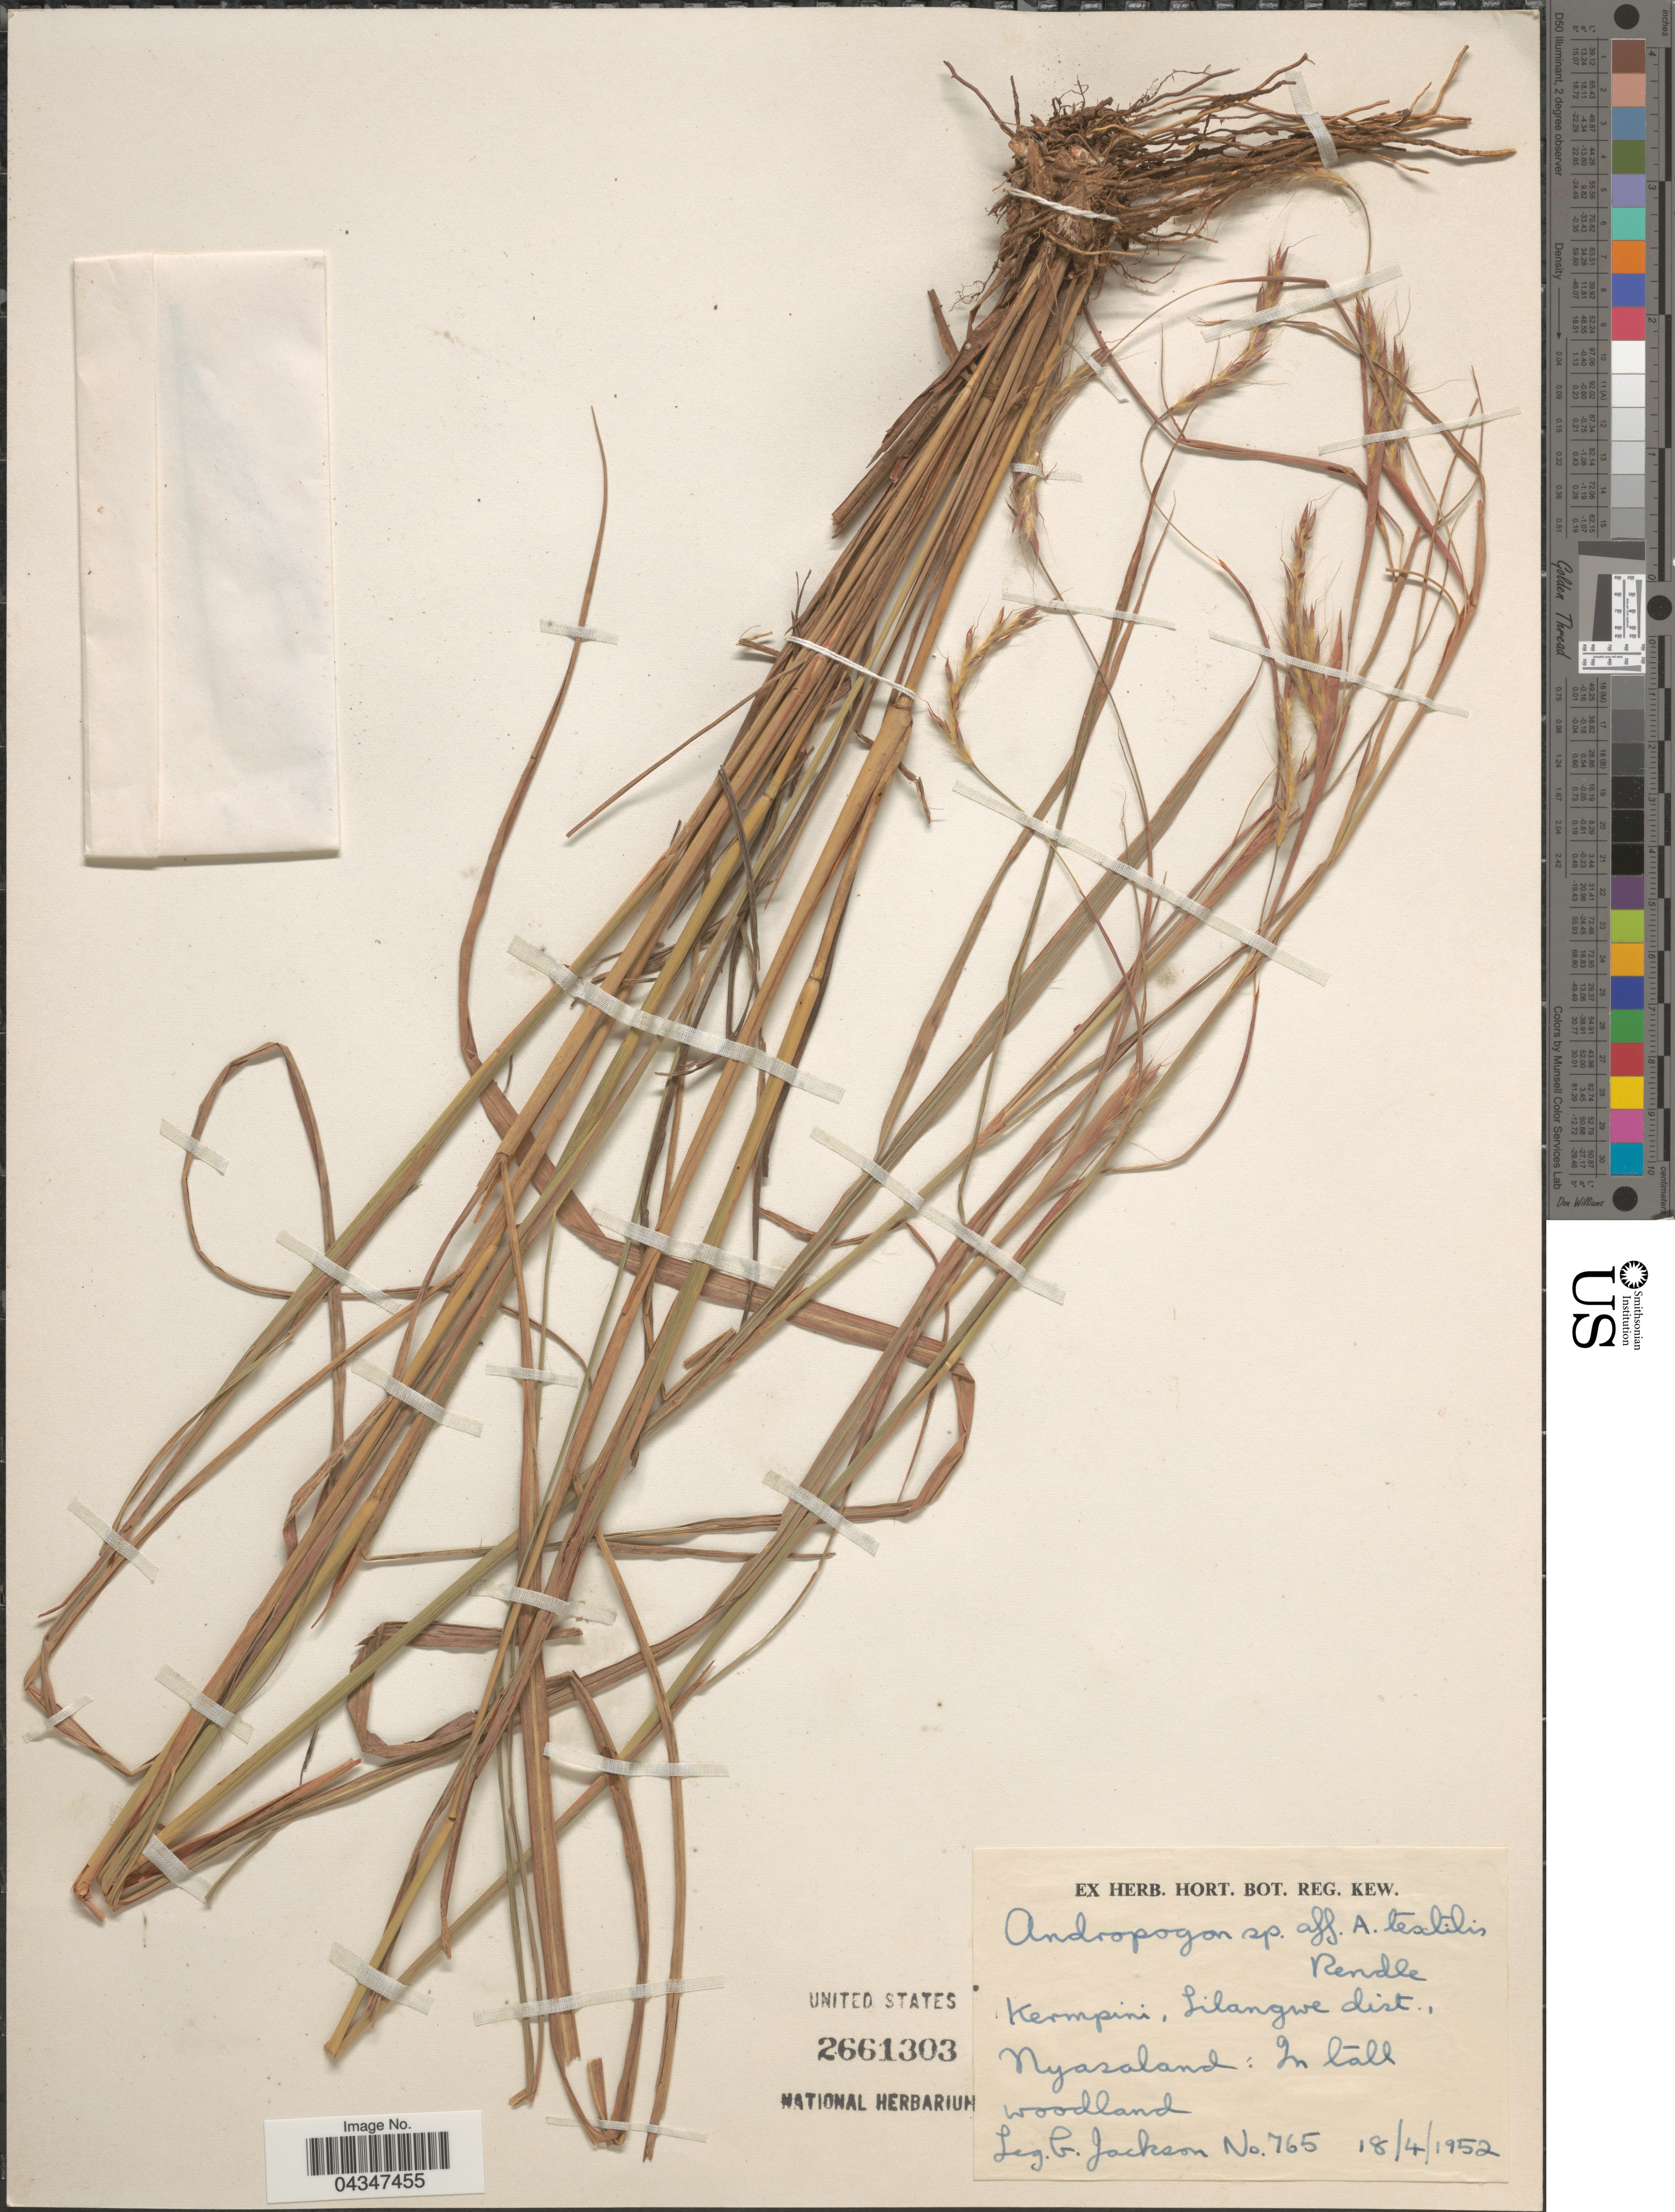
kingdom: Plantae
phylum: Tracheophyta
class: Liliopsida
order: Poales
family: Poaceae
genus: Andropogon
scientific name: Andropogon textilis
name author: Welw. ex Rendle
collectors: G. Jackson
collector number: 765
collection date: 1952-04-18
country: Malawi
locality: Kermpini, Lilangwe dist., Nyasaland.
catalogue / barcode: US 2661303